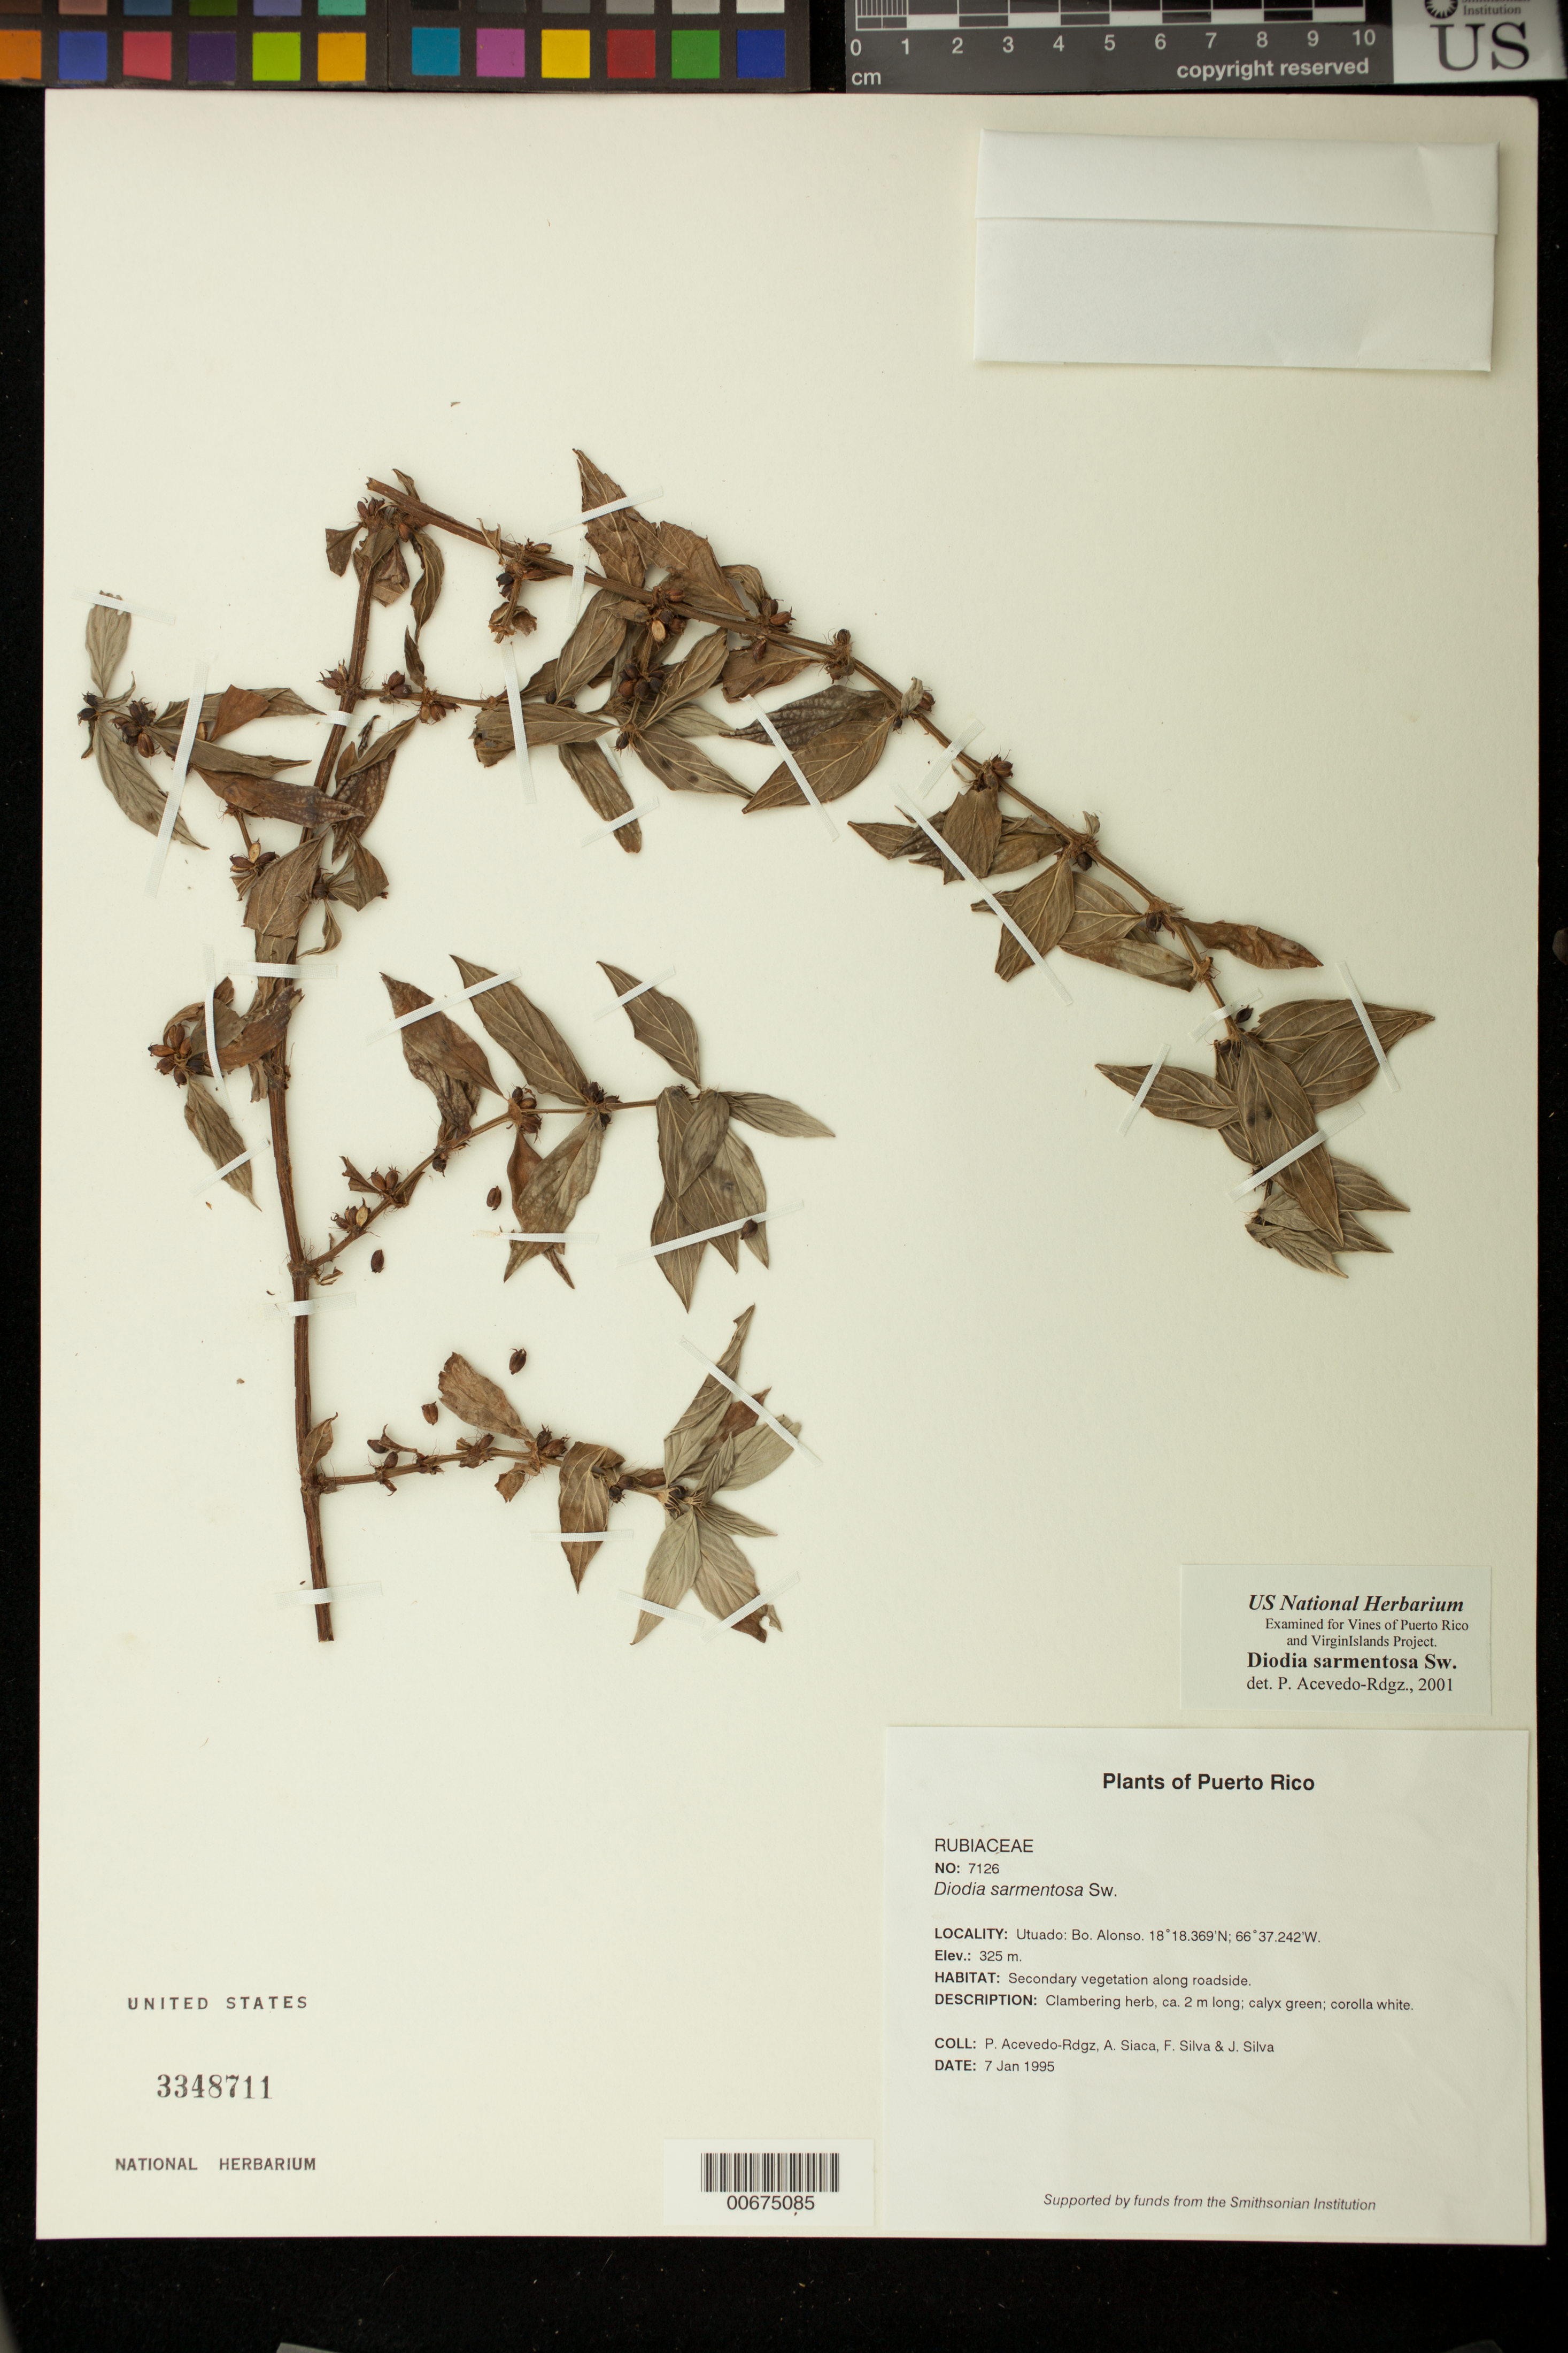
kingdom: Plantae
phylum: Tracheophyta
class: Magnoliopsida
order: Gentianales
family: Rubiaceae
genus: Diodia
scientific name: Diodia sarmentosa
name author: Sw.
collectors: P. Acevedo-Rodr., A. Siaca, F. Silva & J. Silva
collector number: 7126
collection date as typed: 07 Jan 1995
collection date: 1995-01-07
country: Puerto Rico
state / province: Utuado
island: Puerto Rico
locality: Utuado; Bo. Don Alonso.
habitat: Secondary vegetation along roadside.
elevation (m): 325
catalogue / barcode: US 3348711